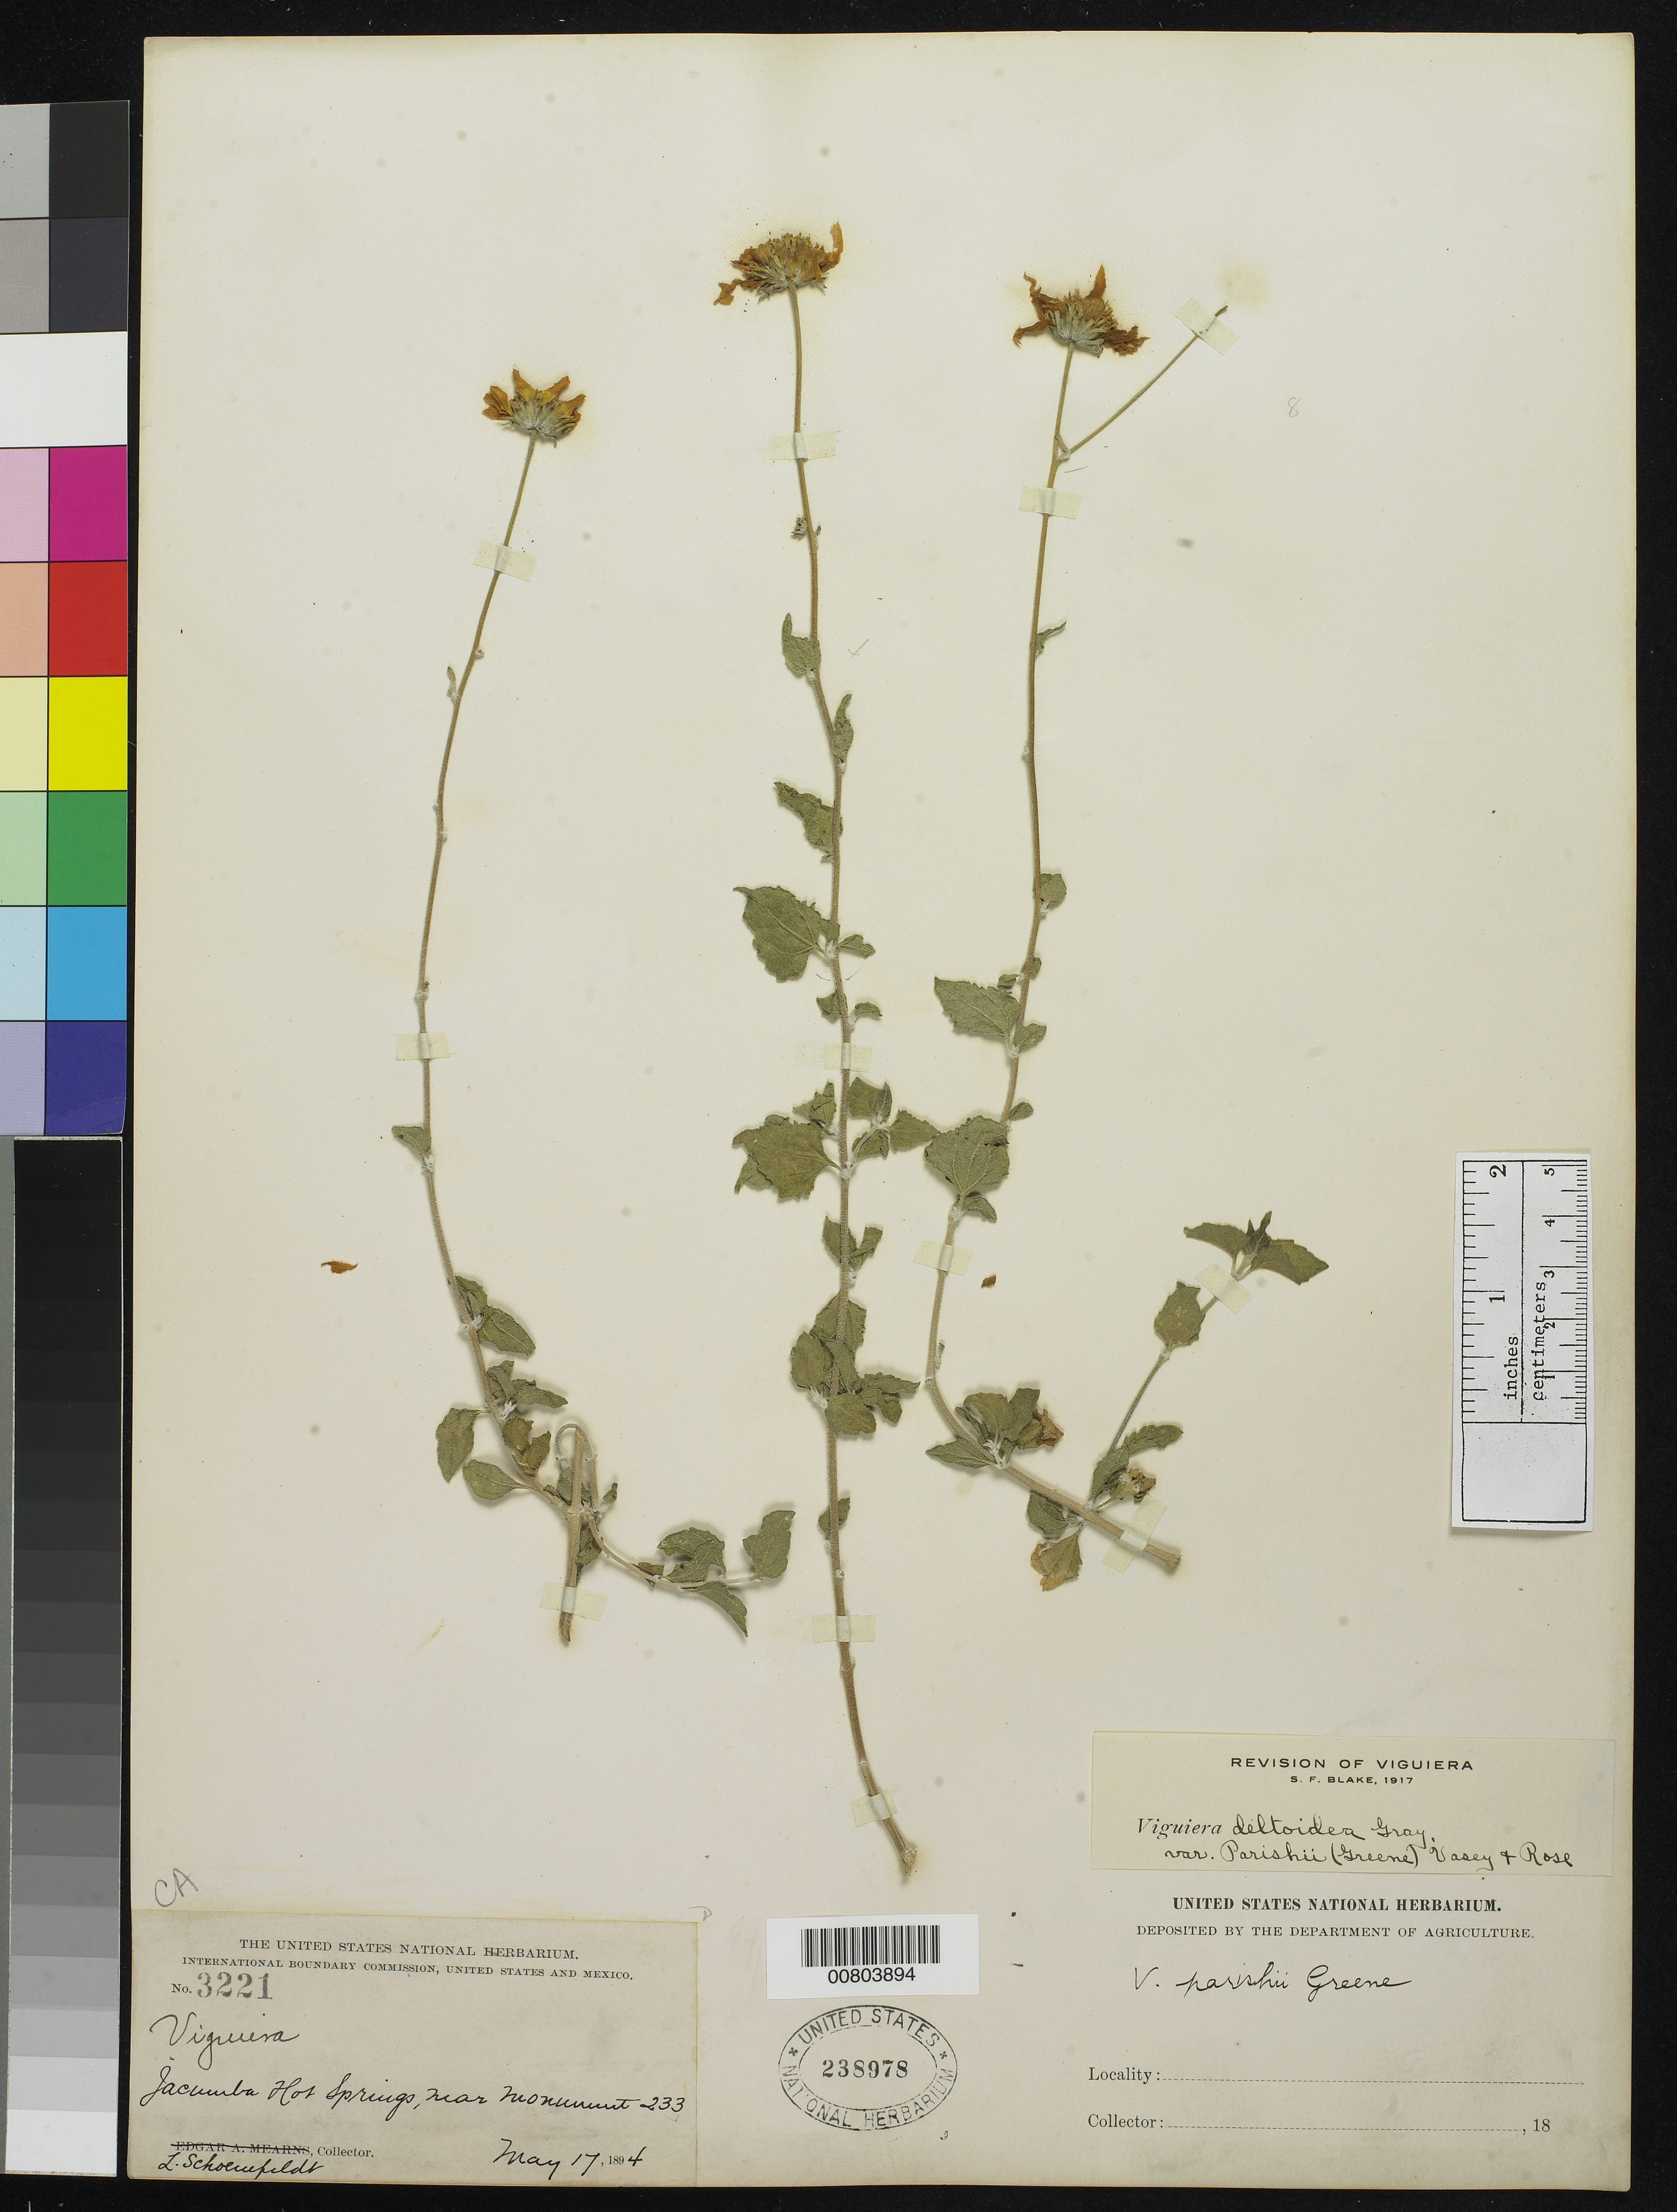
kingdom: Plantae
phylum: Tracheophyta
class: Magnoliopsida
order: Asterales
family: Asteraceae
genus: Viguiera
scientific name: Viguiera deltoidea var. parishii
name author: (Greene) Vasey & Rose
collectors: L. Schoenfeldt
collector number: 3221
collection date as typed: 17 May 1894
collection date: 1894-05-17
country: United States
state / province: California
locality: Jacumba Hot Springs, near monument 233.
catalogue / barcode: US 238978